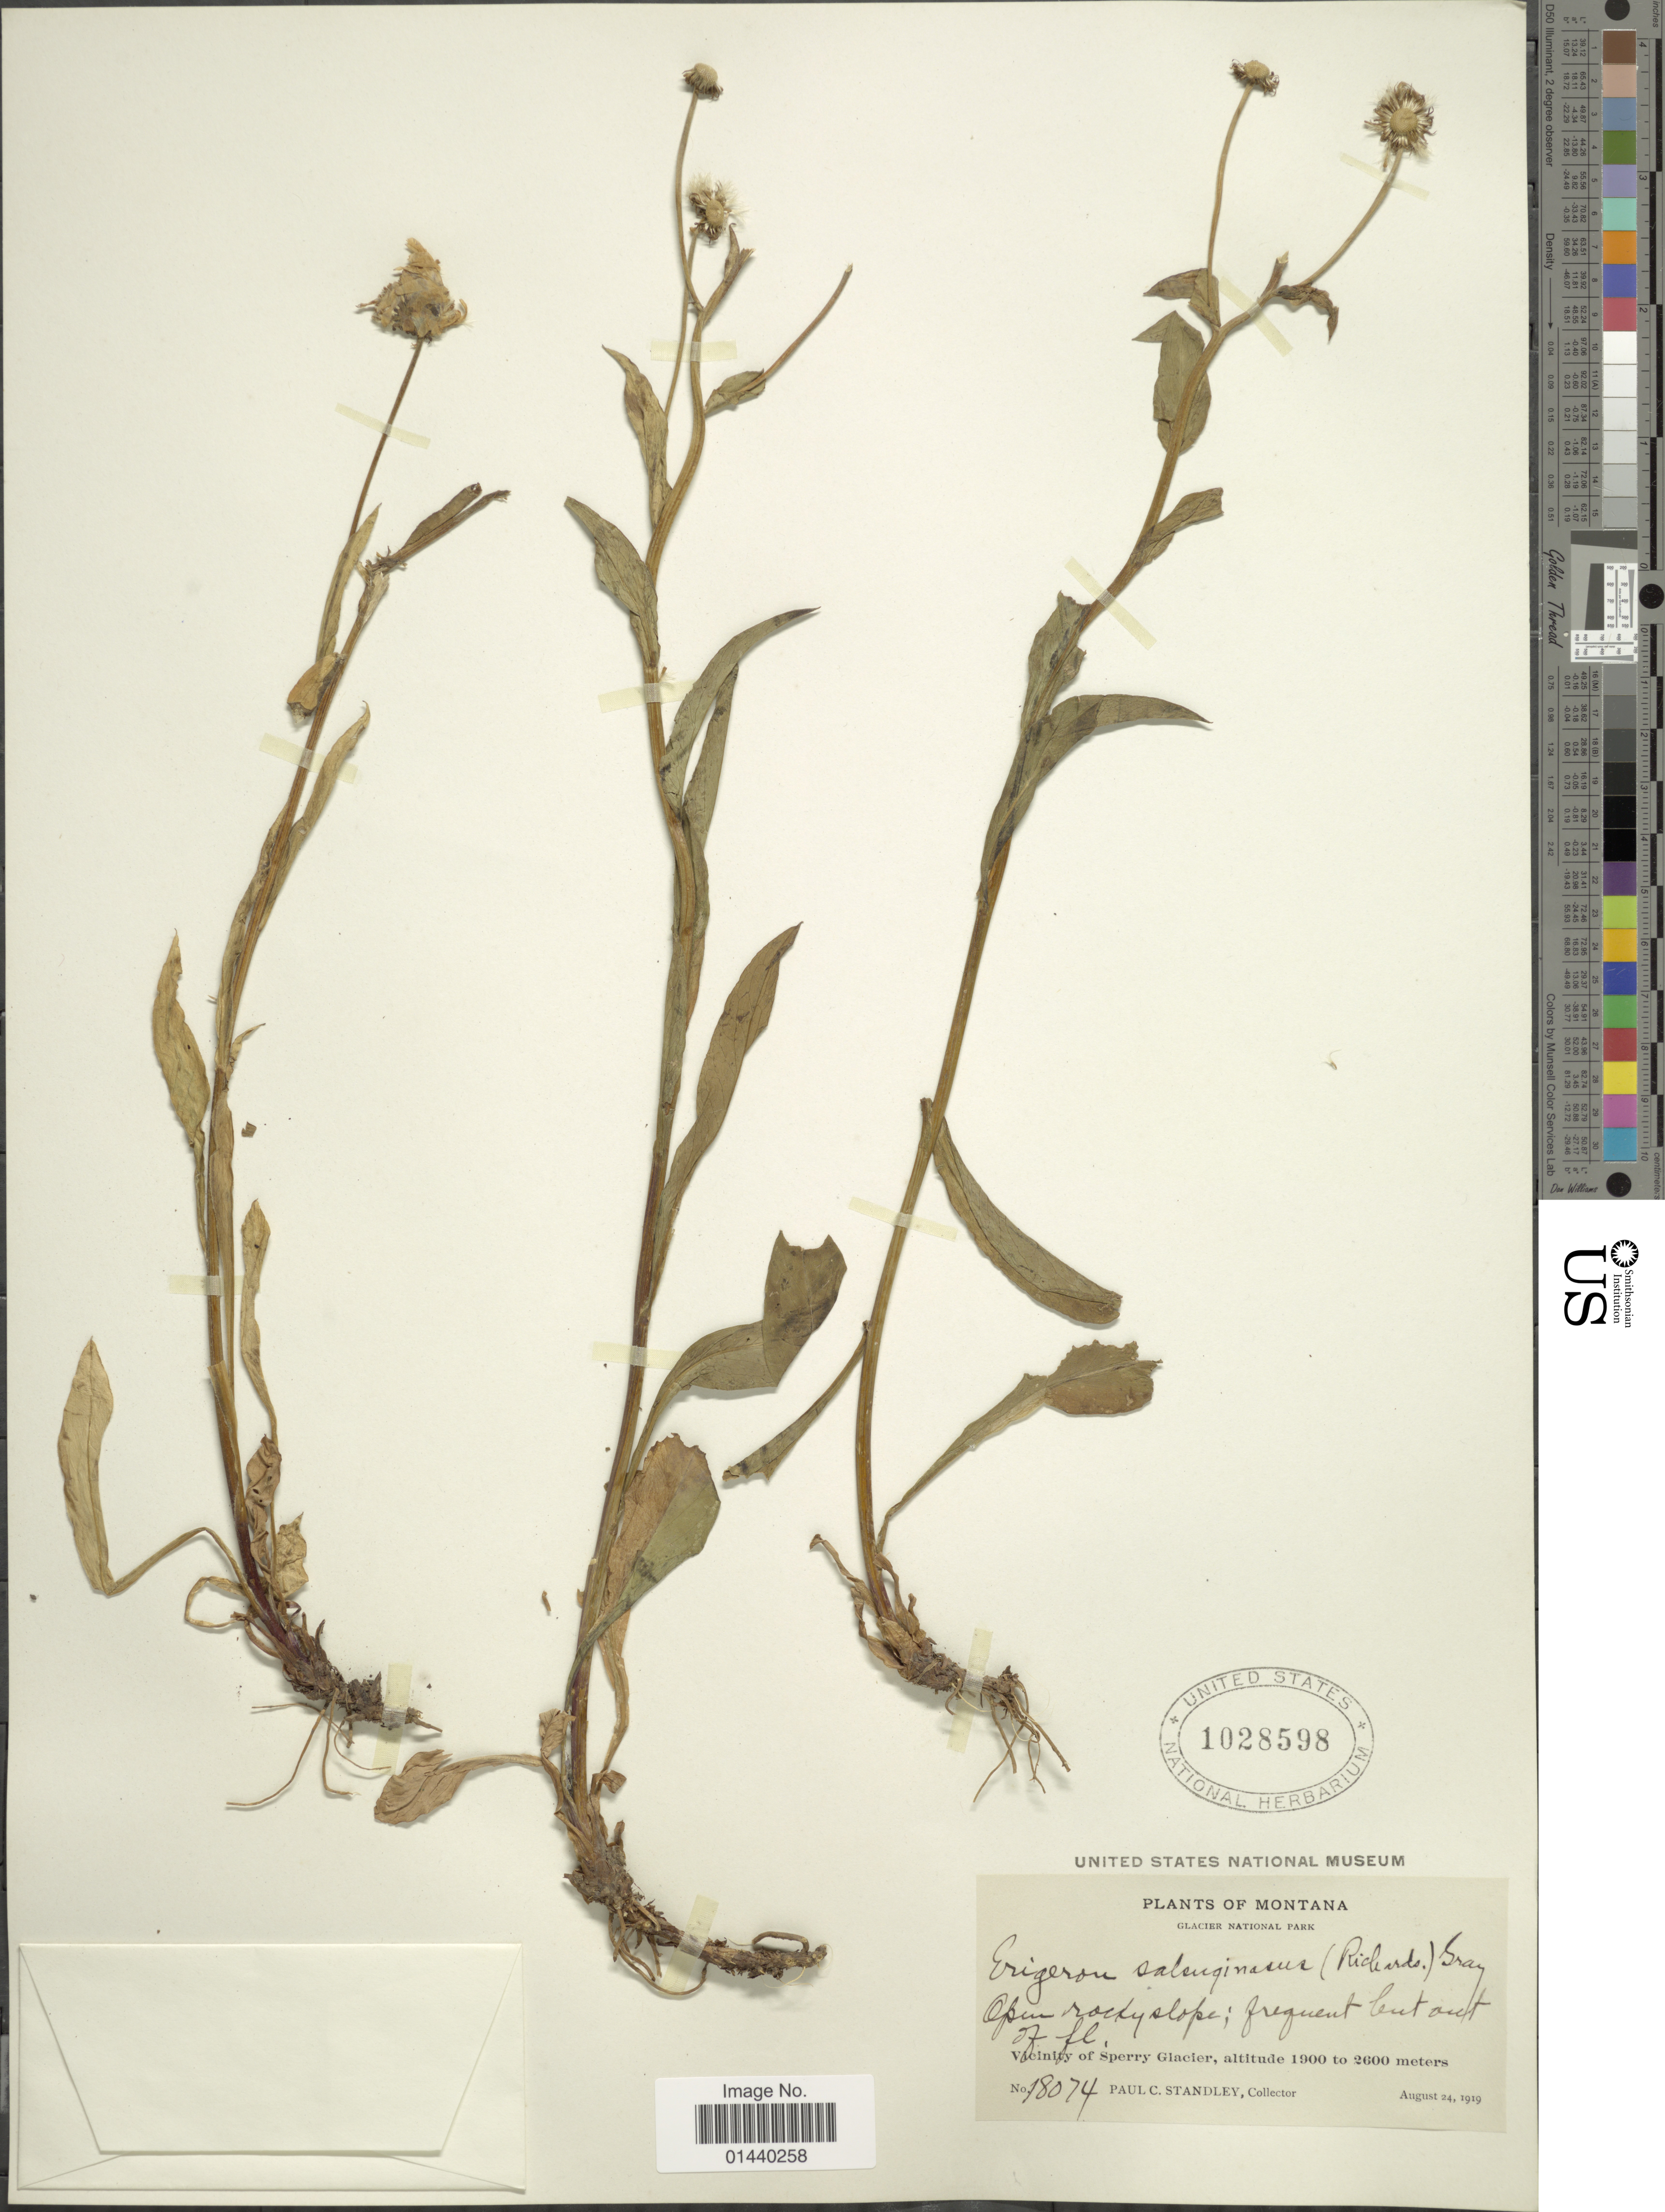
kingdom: Plantae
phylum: Tracheophyta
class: Magnoliopsida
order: Asterales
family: Asteraceae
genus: Erigeron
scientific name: Erigeron salsuginosus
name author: (Richardson ex R. Br.) A. Gray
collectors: P. C. Standley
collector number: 18074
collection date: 1919-08-24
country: United States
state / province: Montana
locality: Glacier National Park. Vicinity of Sperry Glacier.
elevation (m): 1900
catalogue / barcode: US 1028598